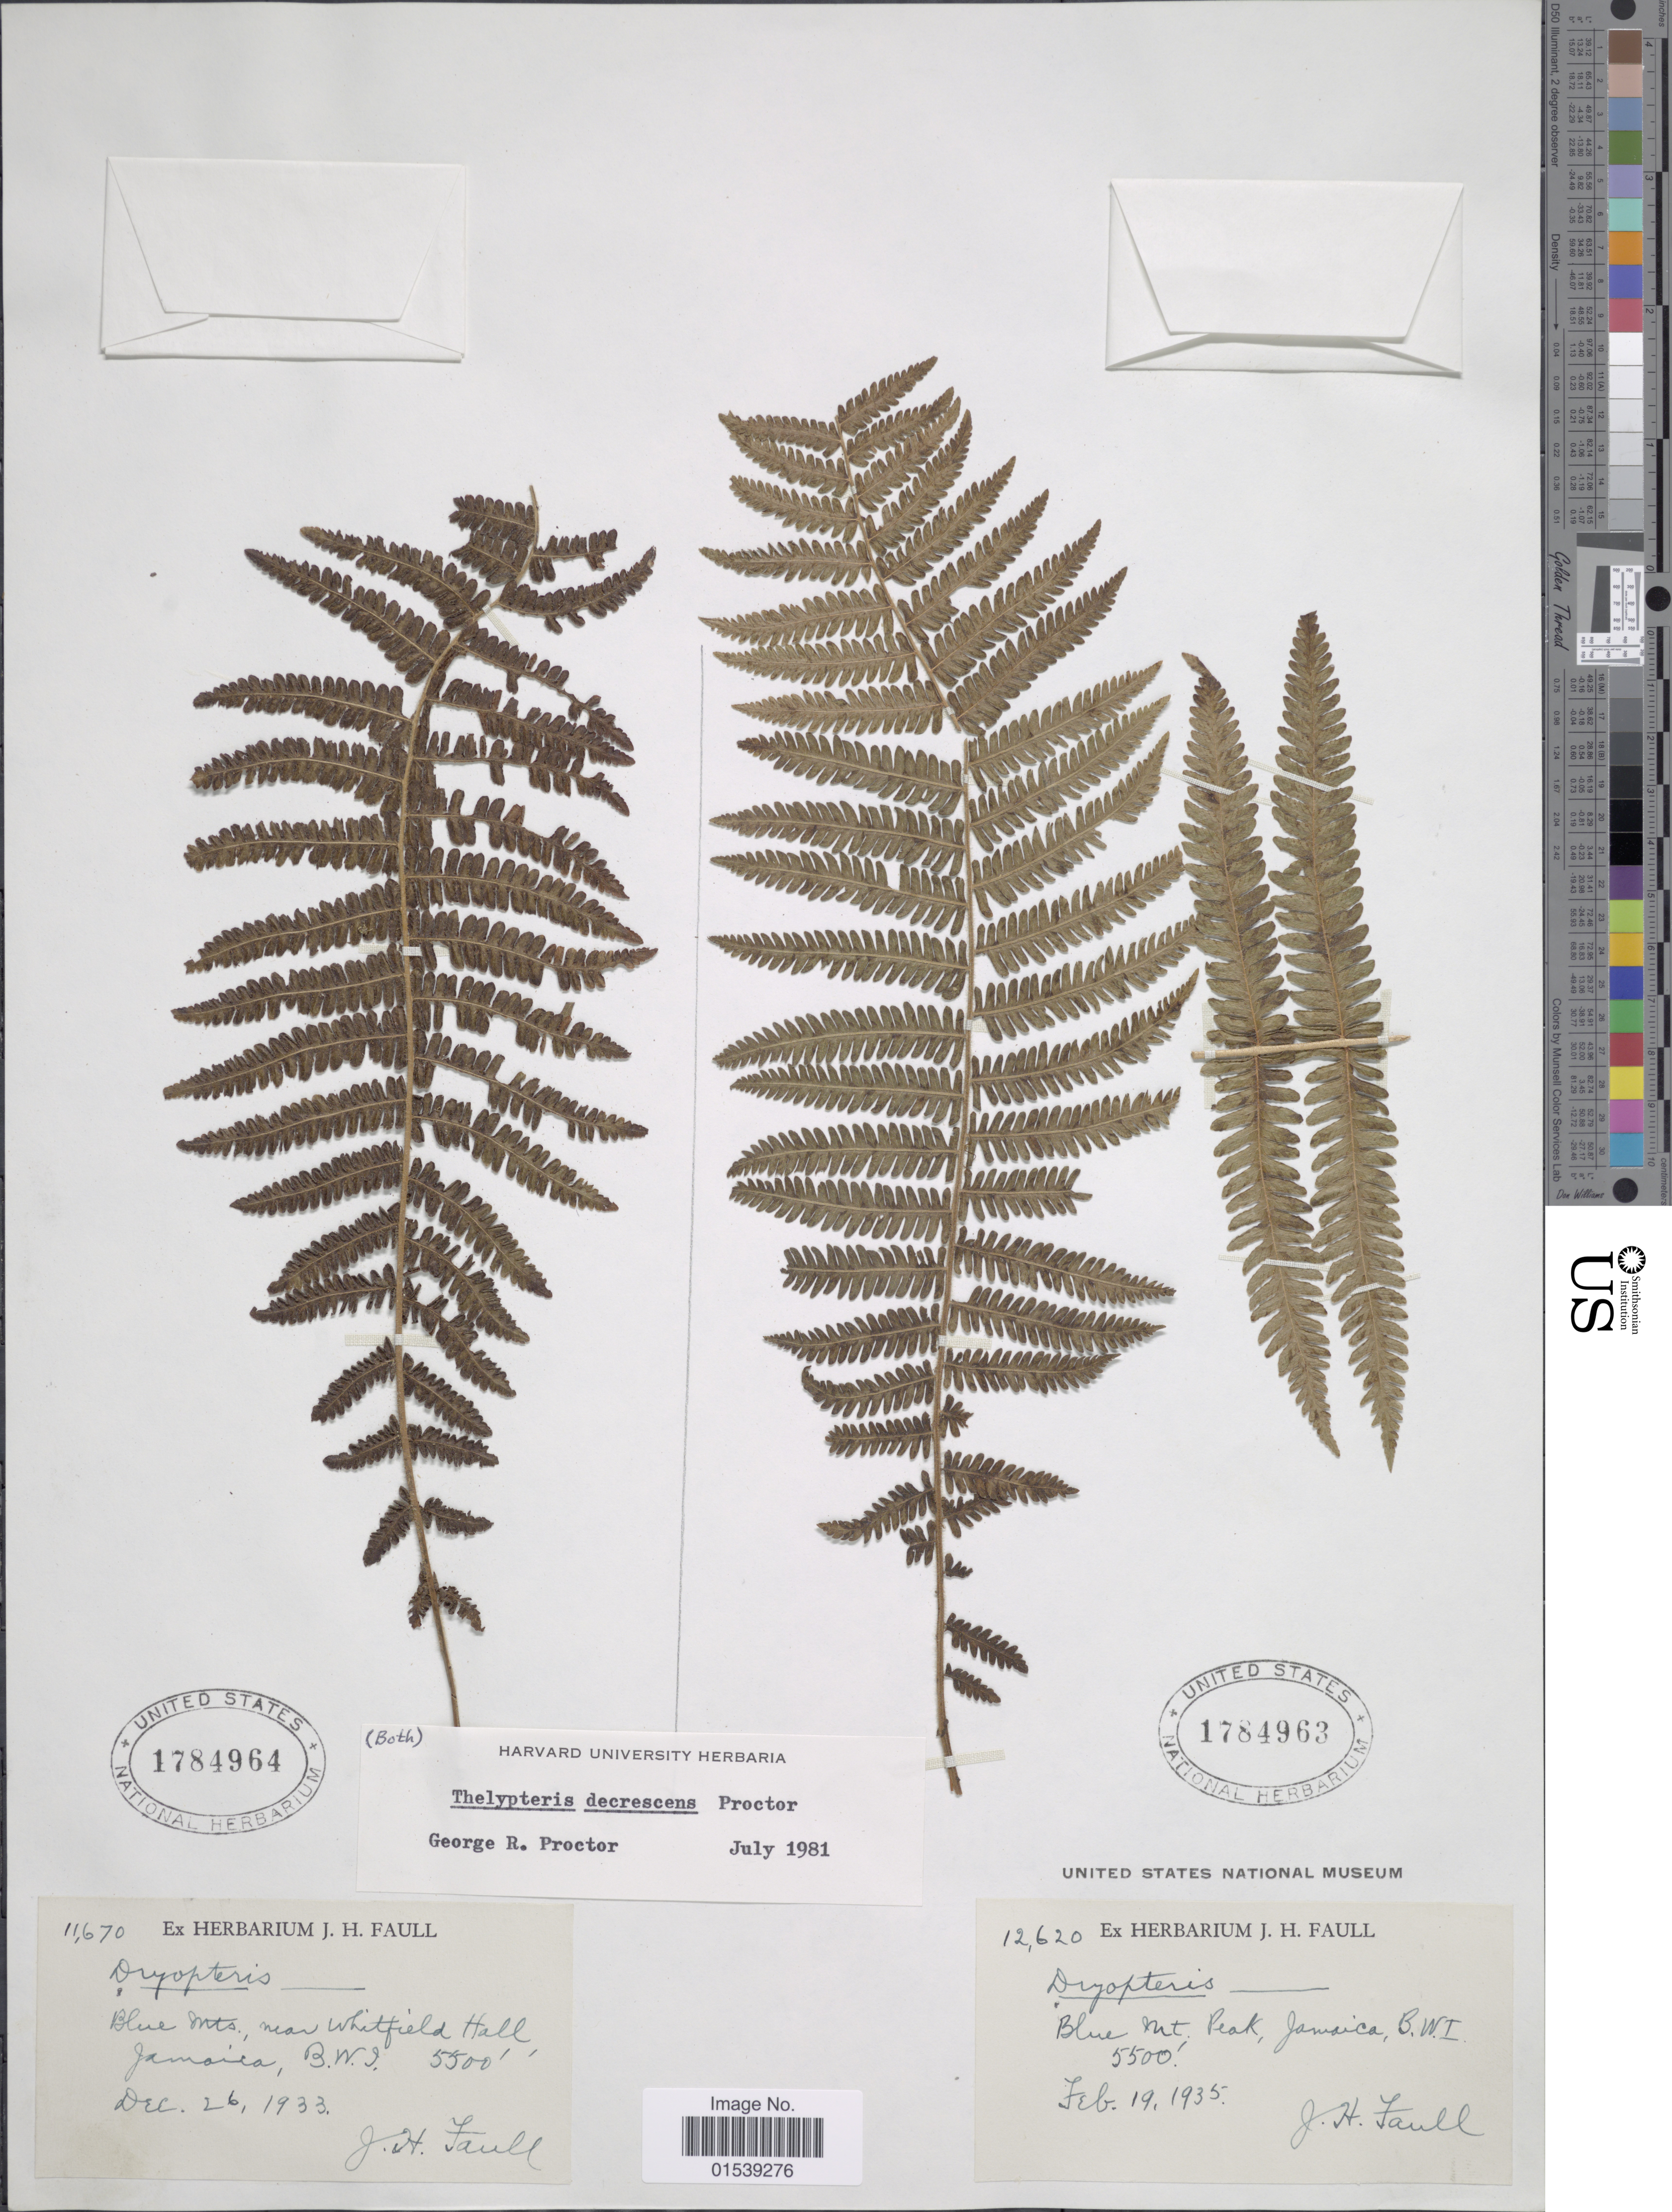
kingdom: Plantae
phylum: Tracheophyta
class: Polypodiopsida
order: Polypodiales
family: Thelypteridaceae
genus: Amauropelta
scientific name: Amauropelta decrescens (Proctor) comb. nov., ined. 2015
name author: (Proctor)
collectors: J. Faull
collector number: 11670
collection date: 1933-12-26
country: Jamaica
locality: Jamaica, B.W.I., Blue Mts, near Whitfield Hall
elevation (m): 1676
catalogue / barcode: US 1784964